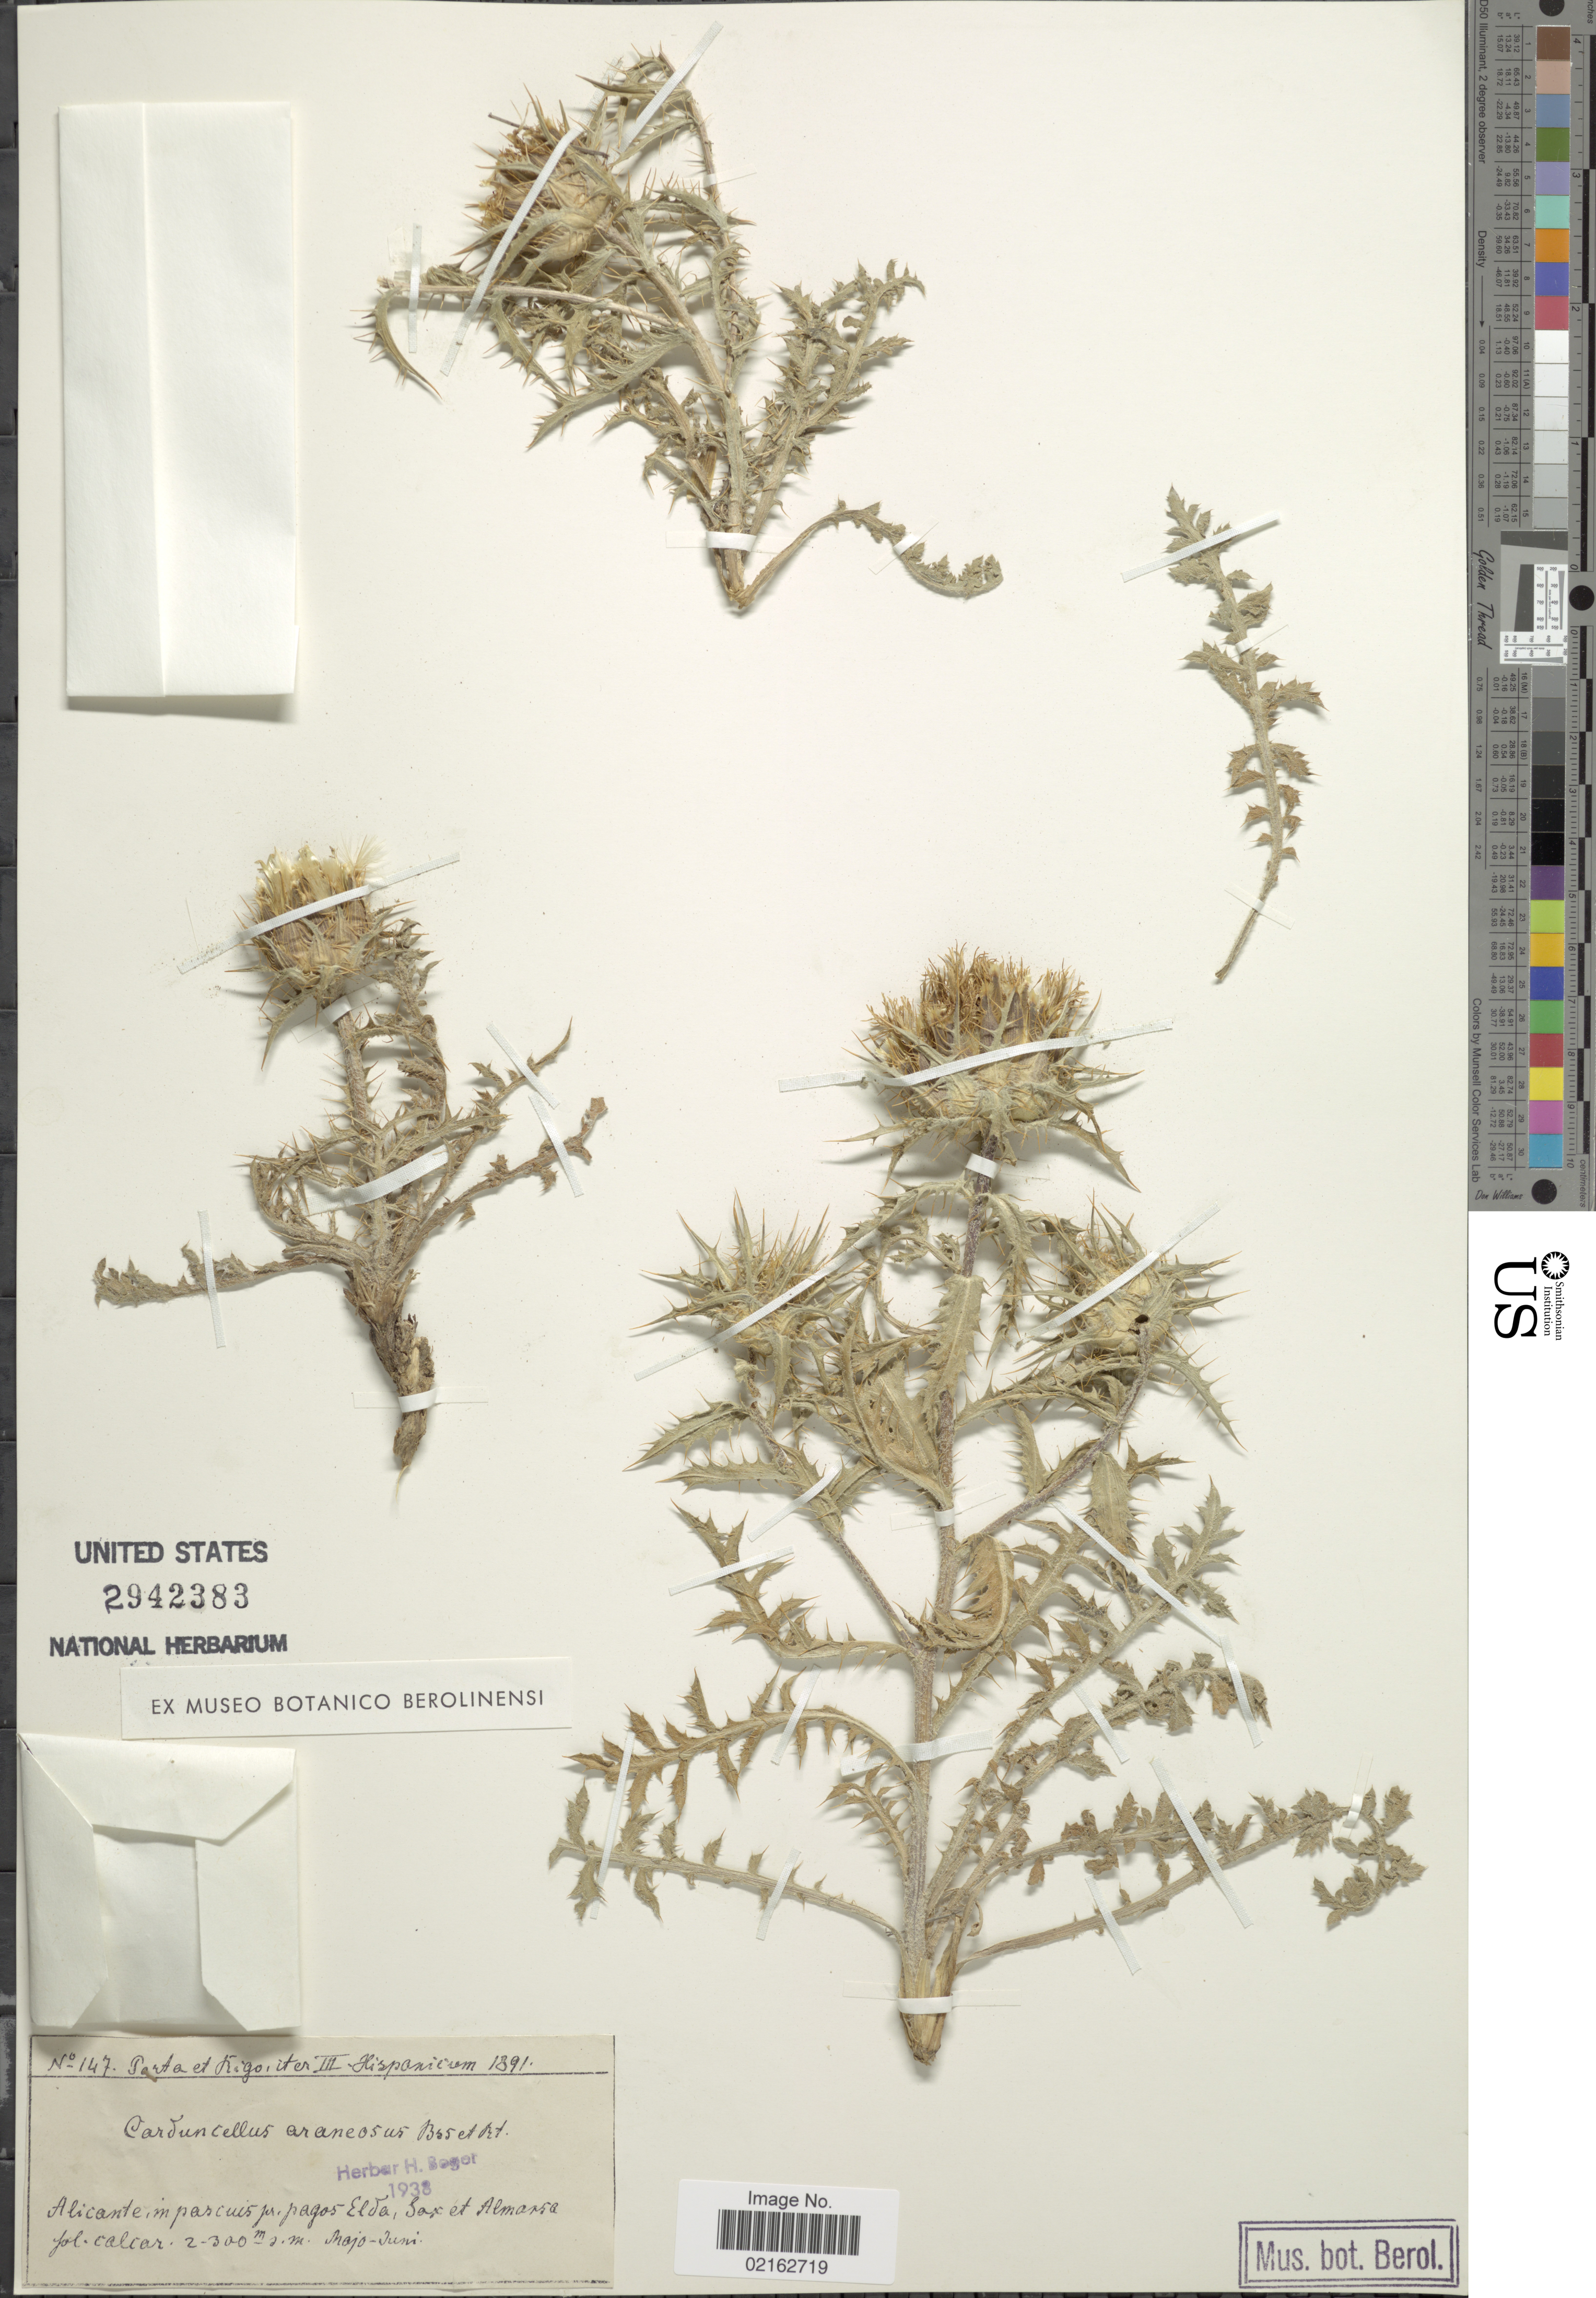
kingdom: Plantae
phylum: Tracheophyta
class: Magnoliopsida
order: Asterales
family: Asteraceae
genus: Carduncellus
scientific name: Carduncellus araneosus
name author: Boiss. & Reut.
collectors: -- Porta & -- Rigo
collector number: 147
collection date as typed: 1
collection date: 1891-05/1891-06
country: Spain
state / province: Valenciana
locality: Alicante, in parcuis pr. pagos Elda, Sax et Almarsa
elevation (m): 200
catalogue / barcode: US 2942383